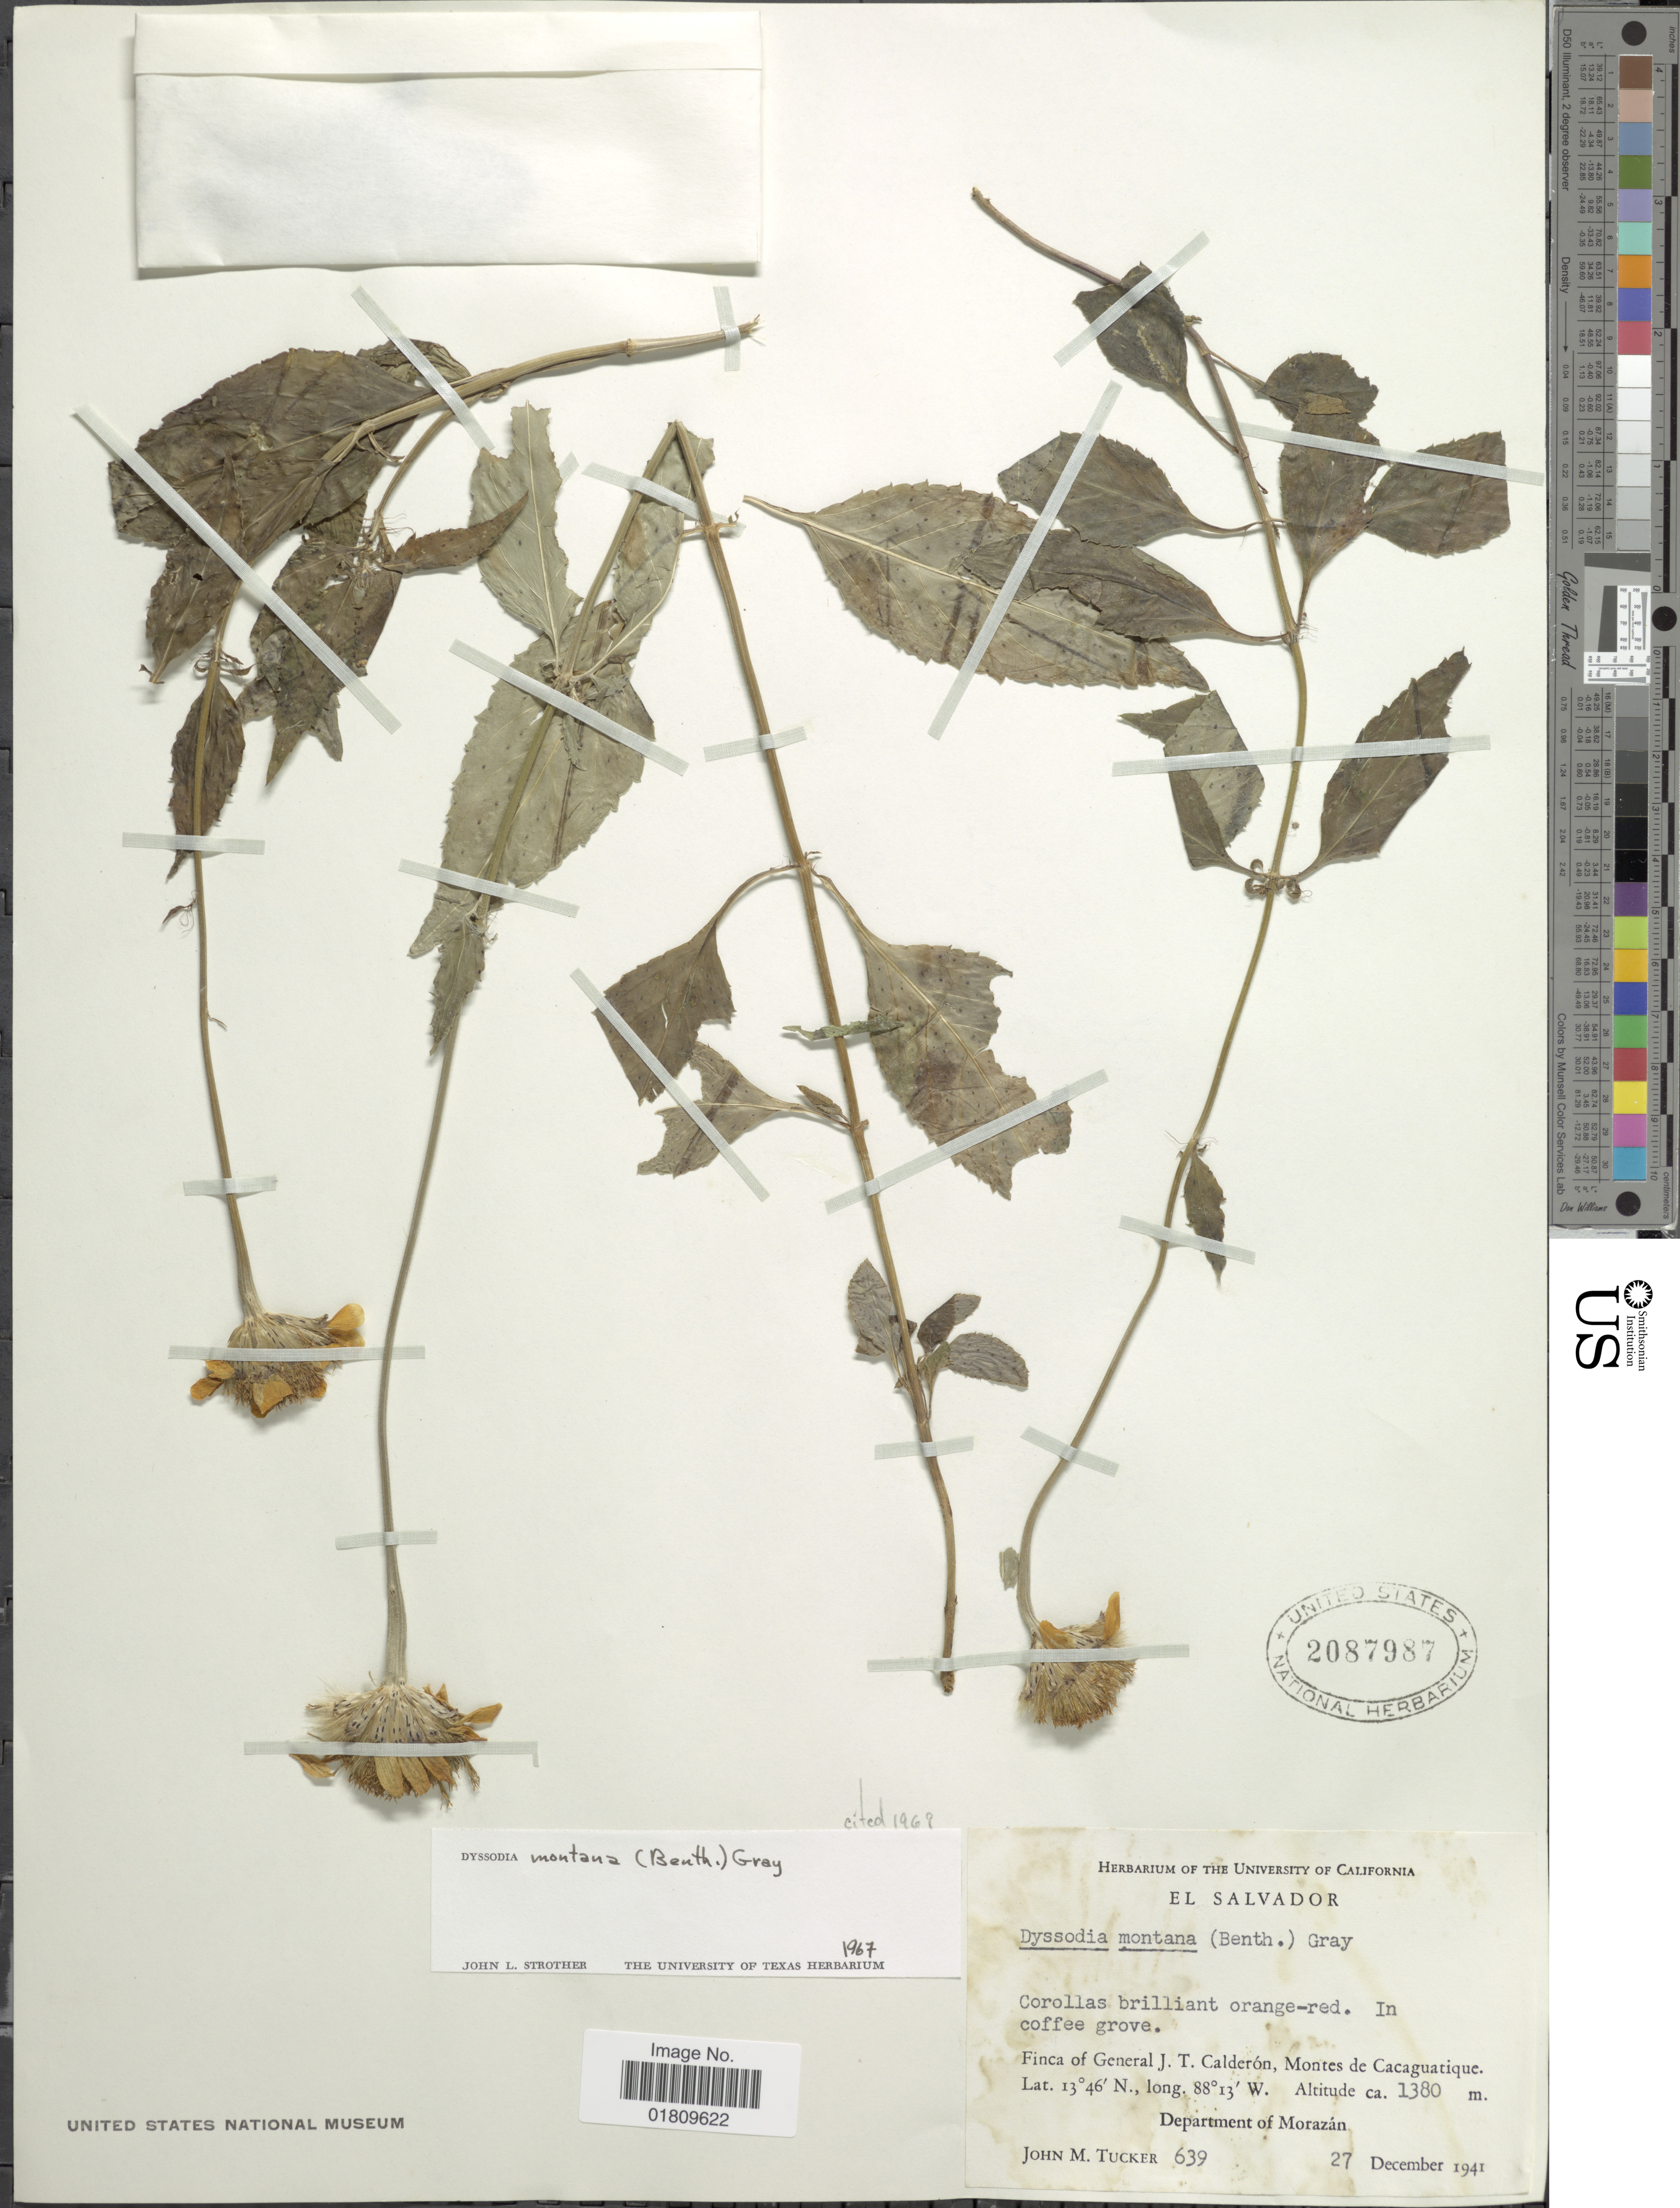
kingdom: Plantae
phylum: Tracheophyta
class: Magnoliopsida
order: Asterales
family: Asteraceae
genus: Dyssodia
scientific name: Dyssodia montana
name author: (Benth.) A. Gray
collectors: J. M. Tucker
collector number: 639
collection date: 1941-12-27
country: Honduras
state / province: Fco. Morazán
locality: In coffe grove, Finca of General J. T. Calderón, Montes de Cacaguatique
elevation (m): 1380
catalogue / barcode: US 2087987